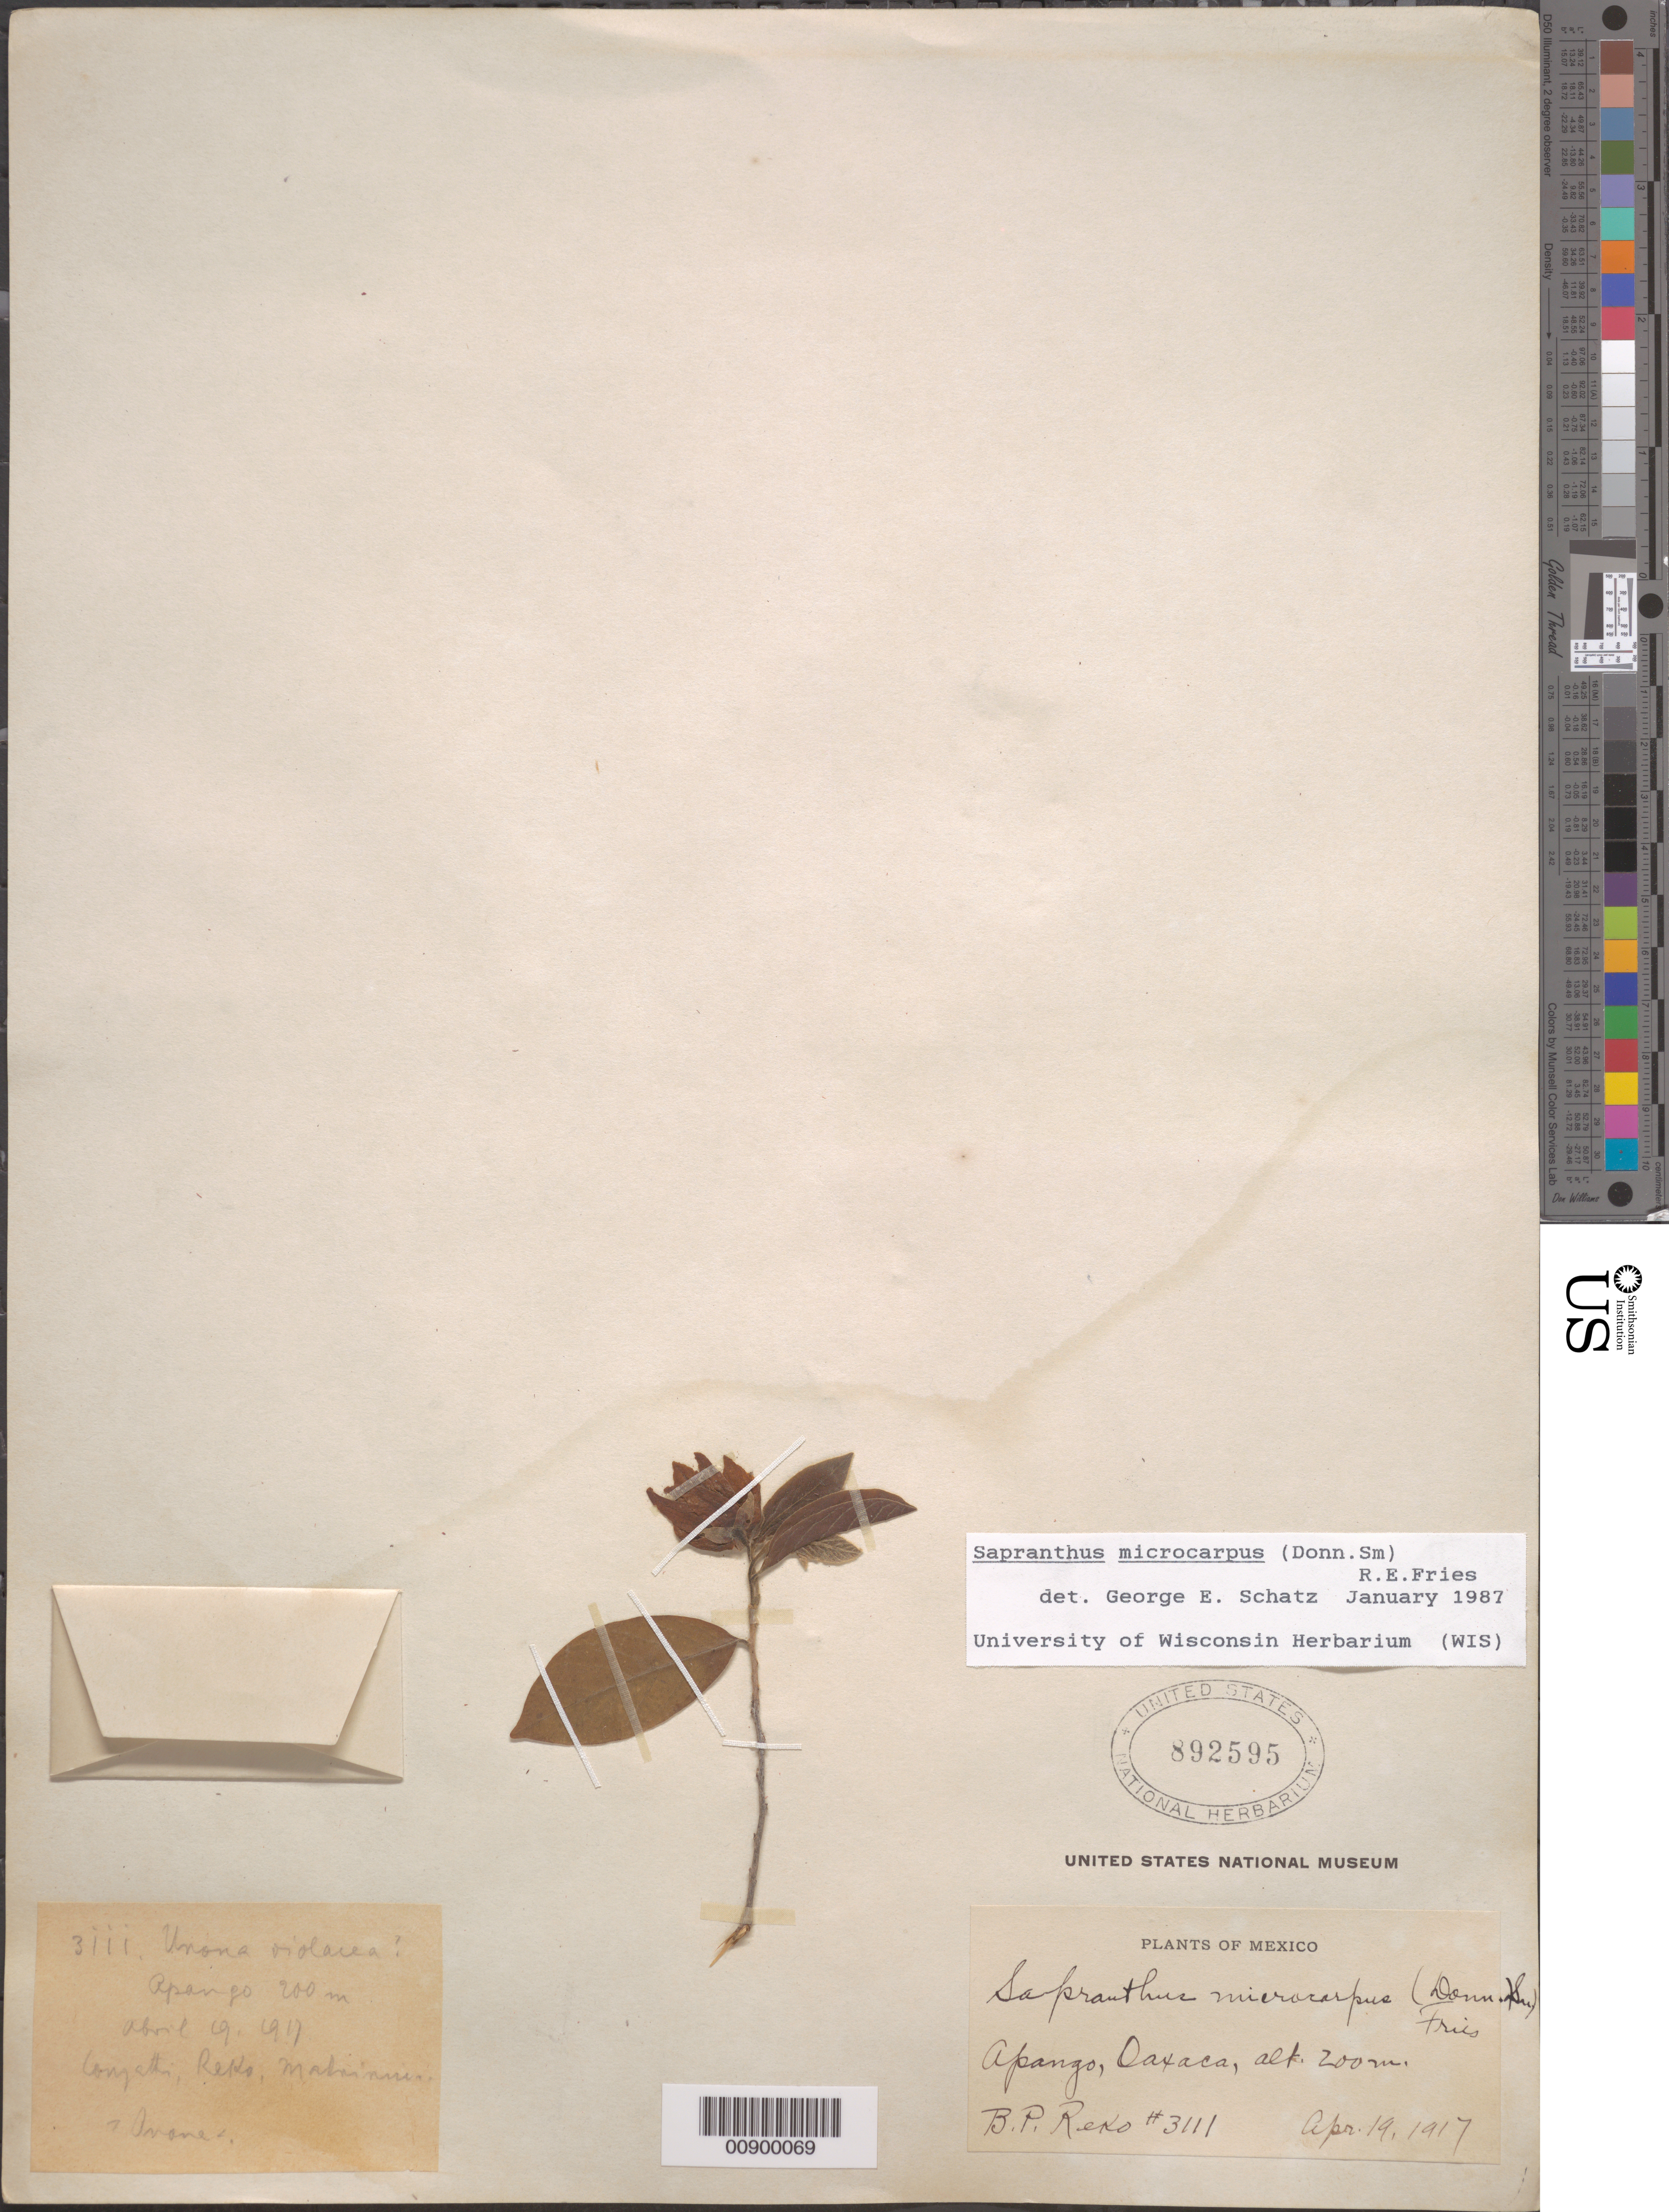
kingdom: Plantae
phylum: Tracheophyta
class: Magnoliopsida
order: Magnoliales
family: Annonaceae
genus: Sapranthus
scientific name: Sapranthus microcarpus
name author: (Donn. Sm.) R.E. Fr.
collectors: B. P. Reko, Conzatti, -- & -. Makrinius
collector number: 3111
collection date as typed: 19 Apr 1917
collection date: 1917-04-19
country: Mexico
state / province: Oaxaca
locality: Apango, Oaxaca.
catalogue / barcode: US 892595